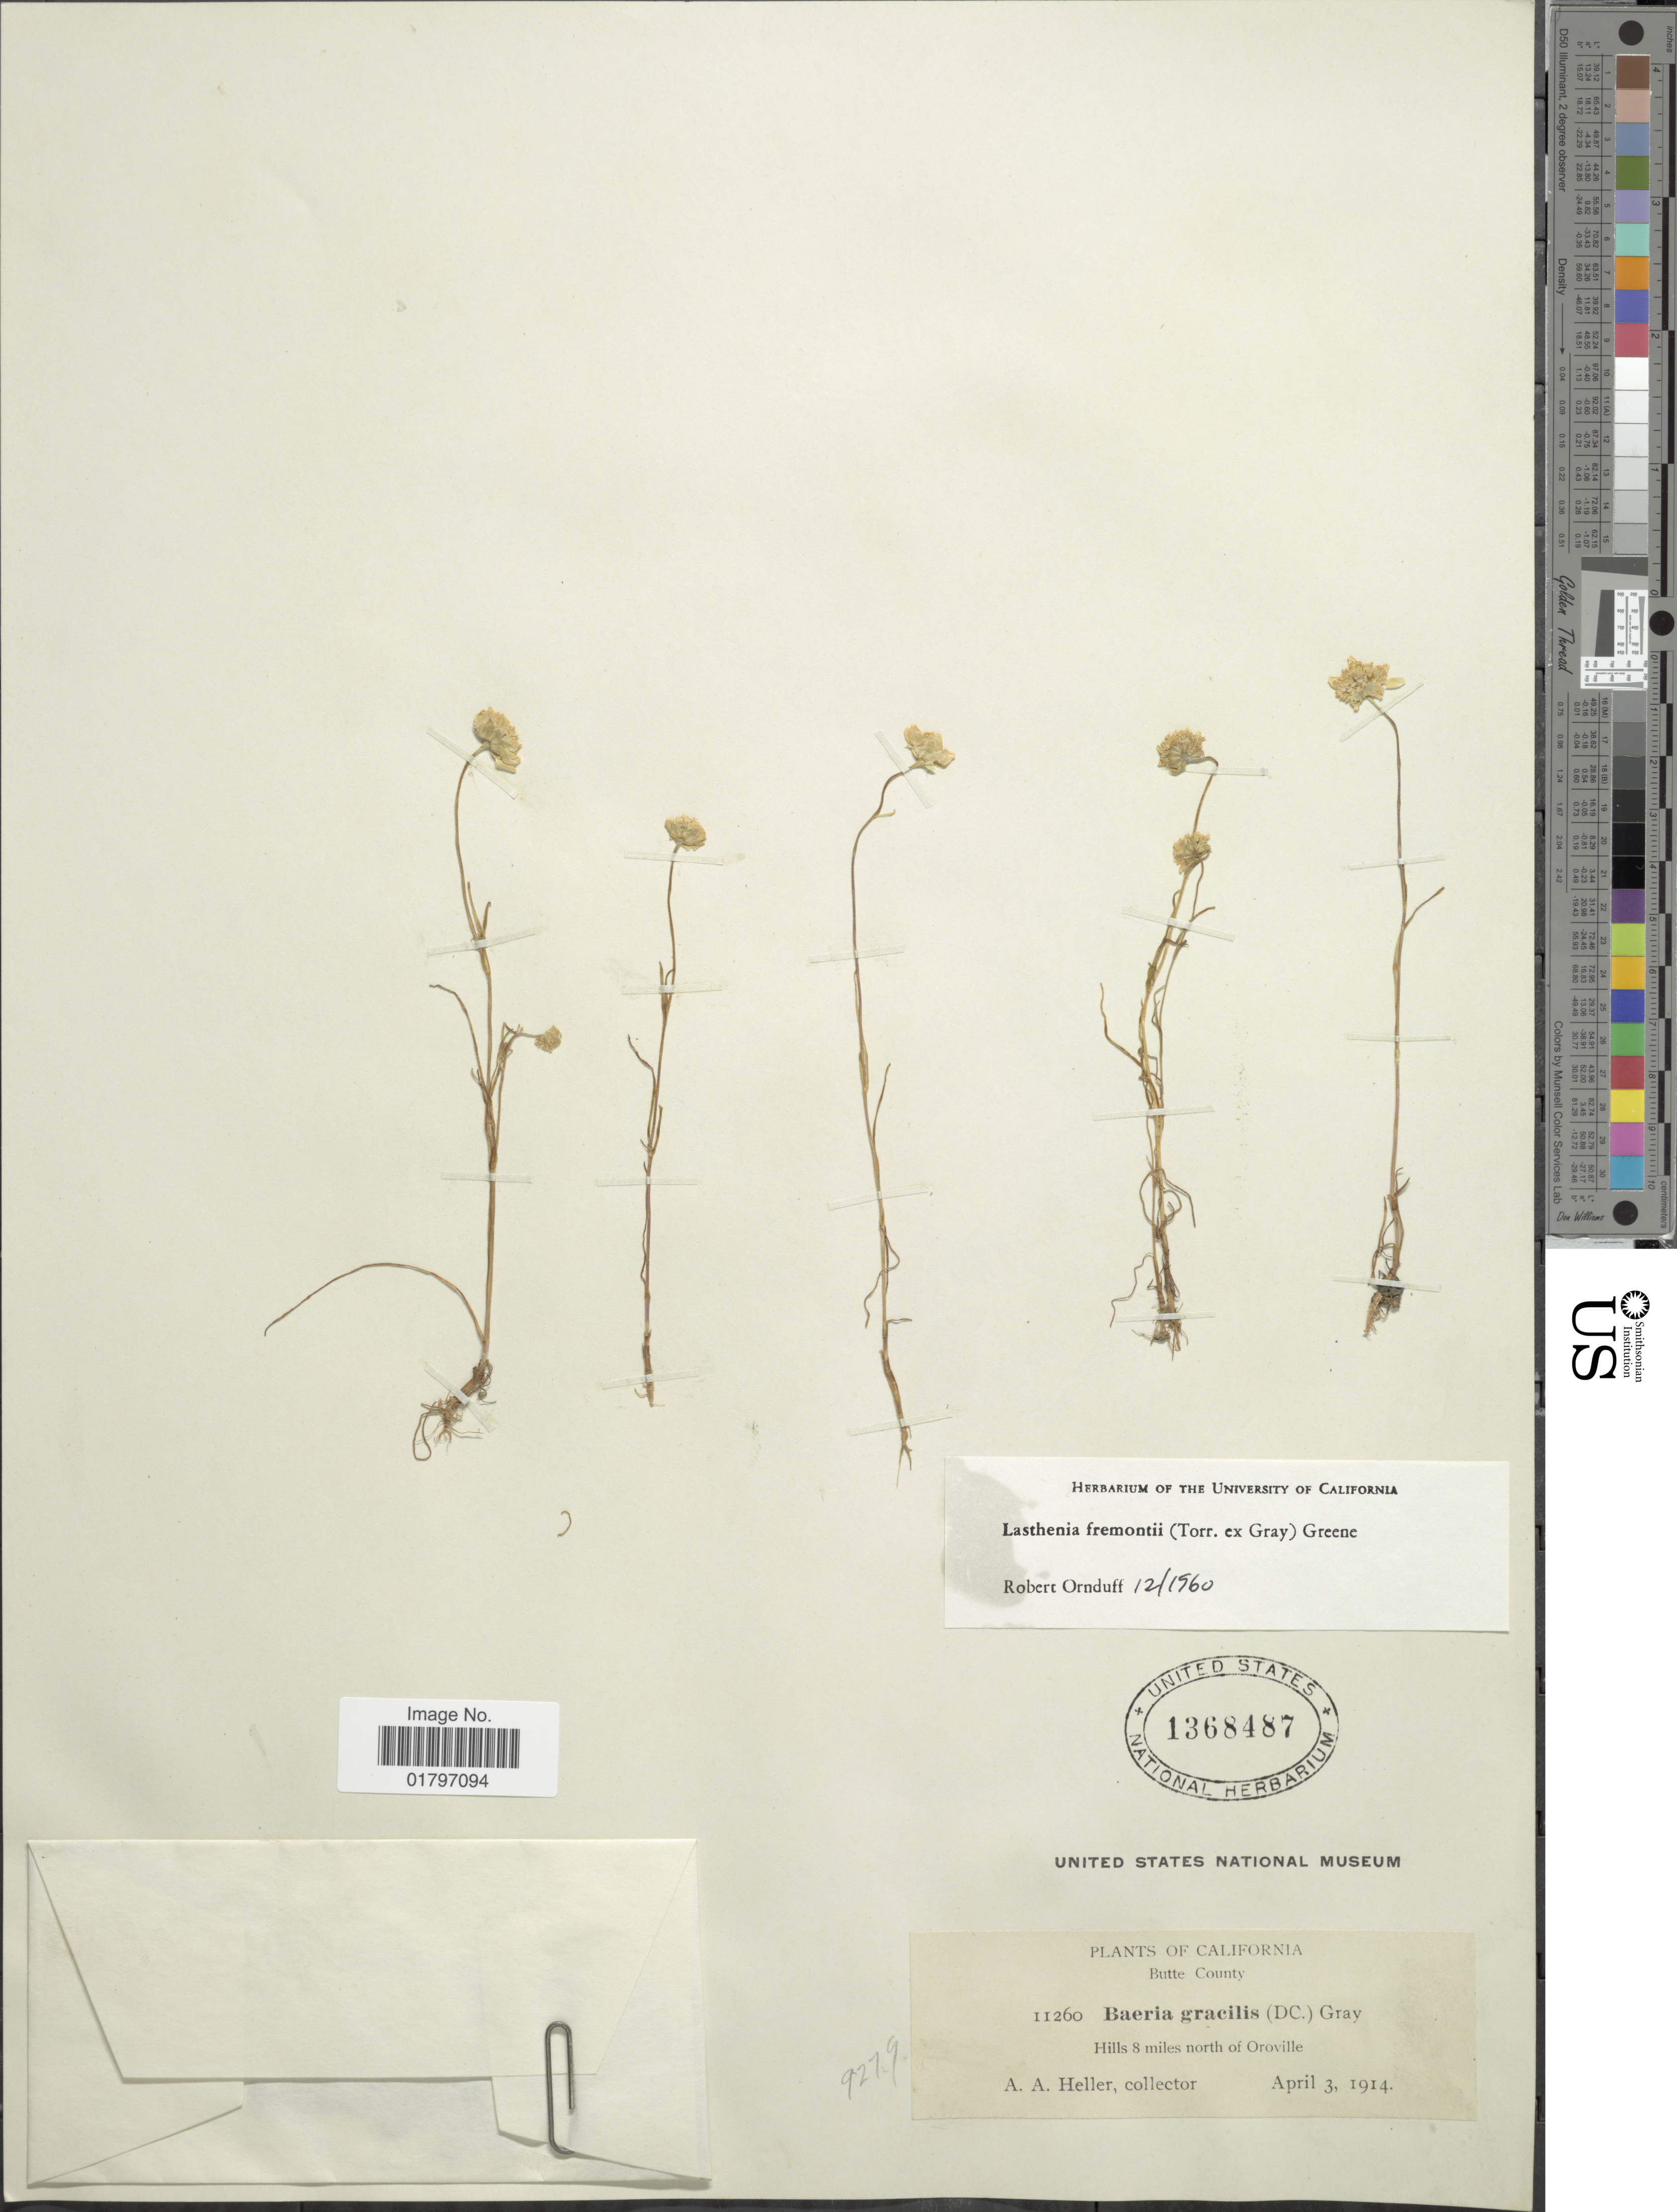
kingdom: Plantae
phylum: Tracheophyta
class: Magnoliopsida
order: Asterales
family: Asteraceae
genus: Lasthenia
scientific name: Lasthenia fremontii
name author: (Torr. ex A. Gray) Greene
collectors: A. A. Heller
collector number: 11260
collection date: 1914-04-03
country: United States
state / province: California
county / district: Butte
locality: Butte County. Hills 8 miles north of Oroville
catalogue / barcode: US 1368487